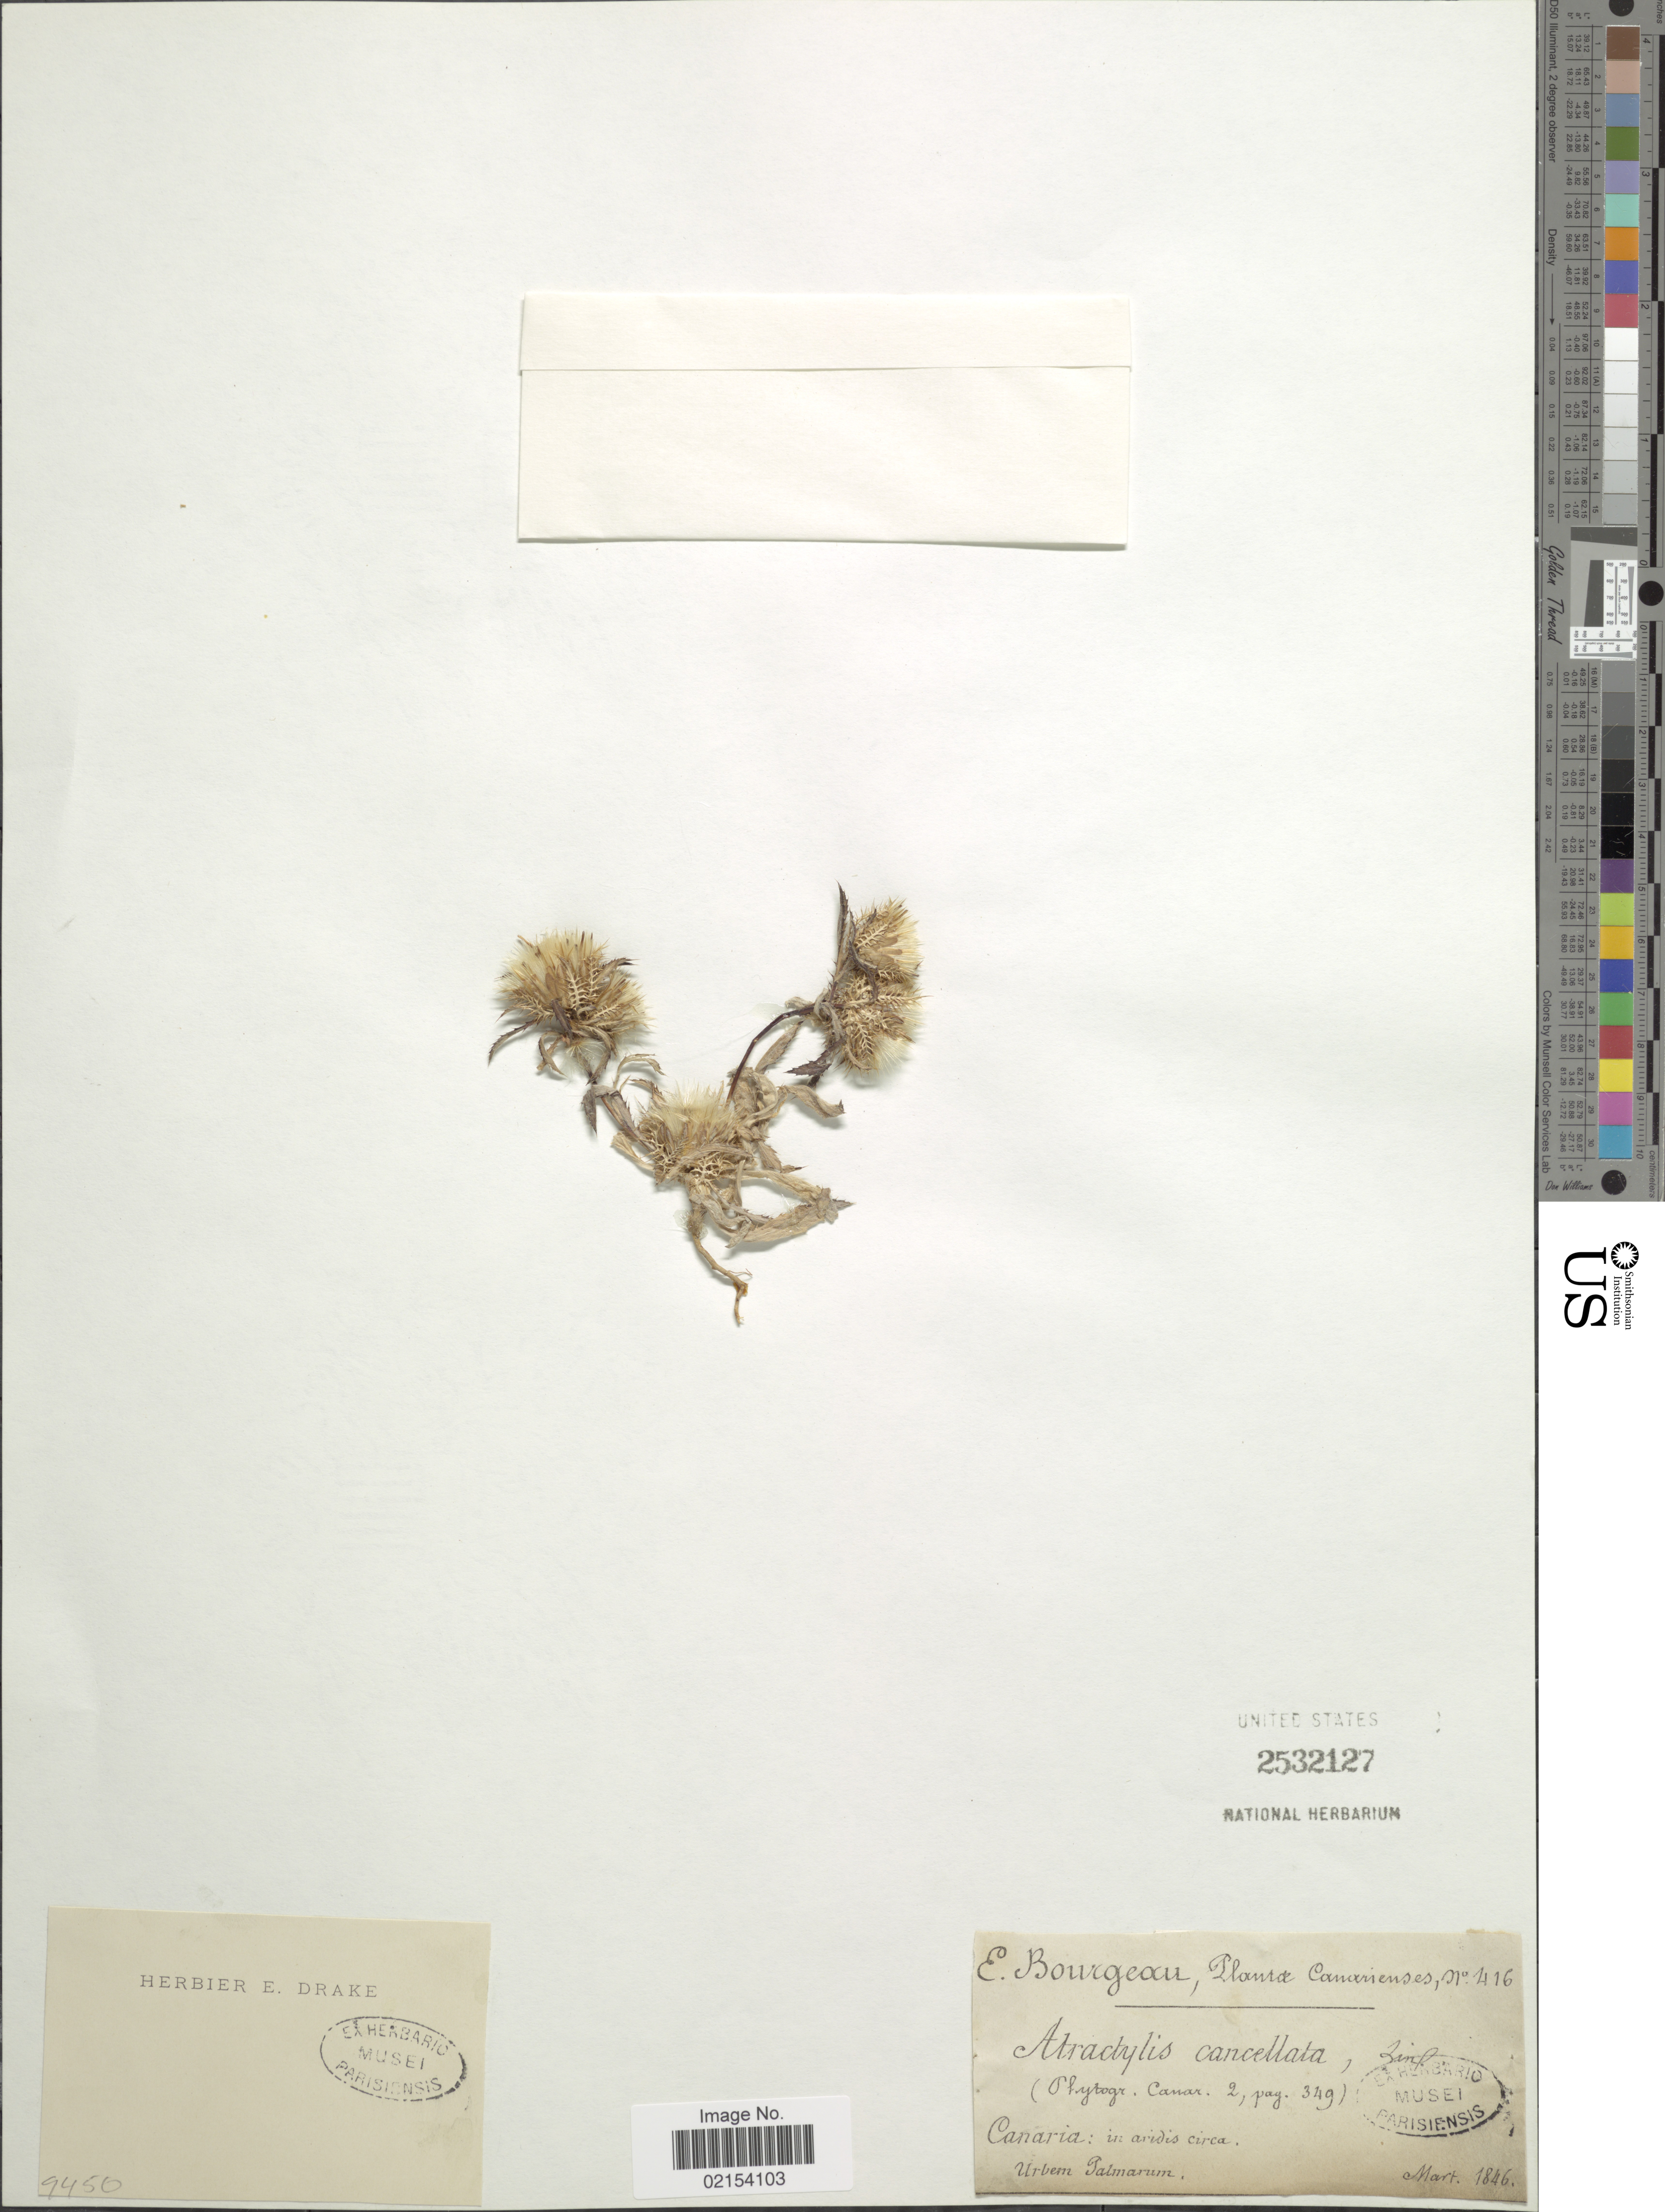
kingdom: Plantae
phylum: Tracheophyta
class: Magnoliopsida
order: Asterales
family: Asteraceae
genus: Atractylis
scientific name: Atractylis cancellata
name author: L.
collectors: E. Bourgeau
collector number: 416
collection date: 1846-03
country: Spain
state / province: Canarias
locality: Canaria. Urbem Palmarum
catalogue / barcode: US 2532127